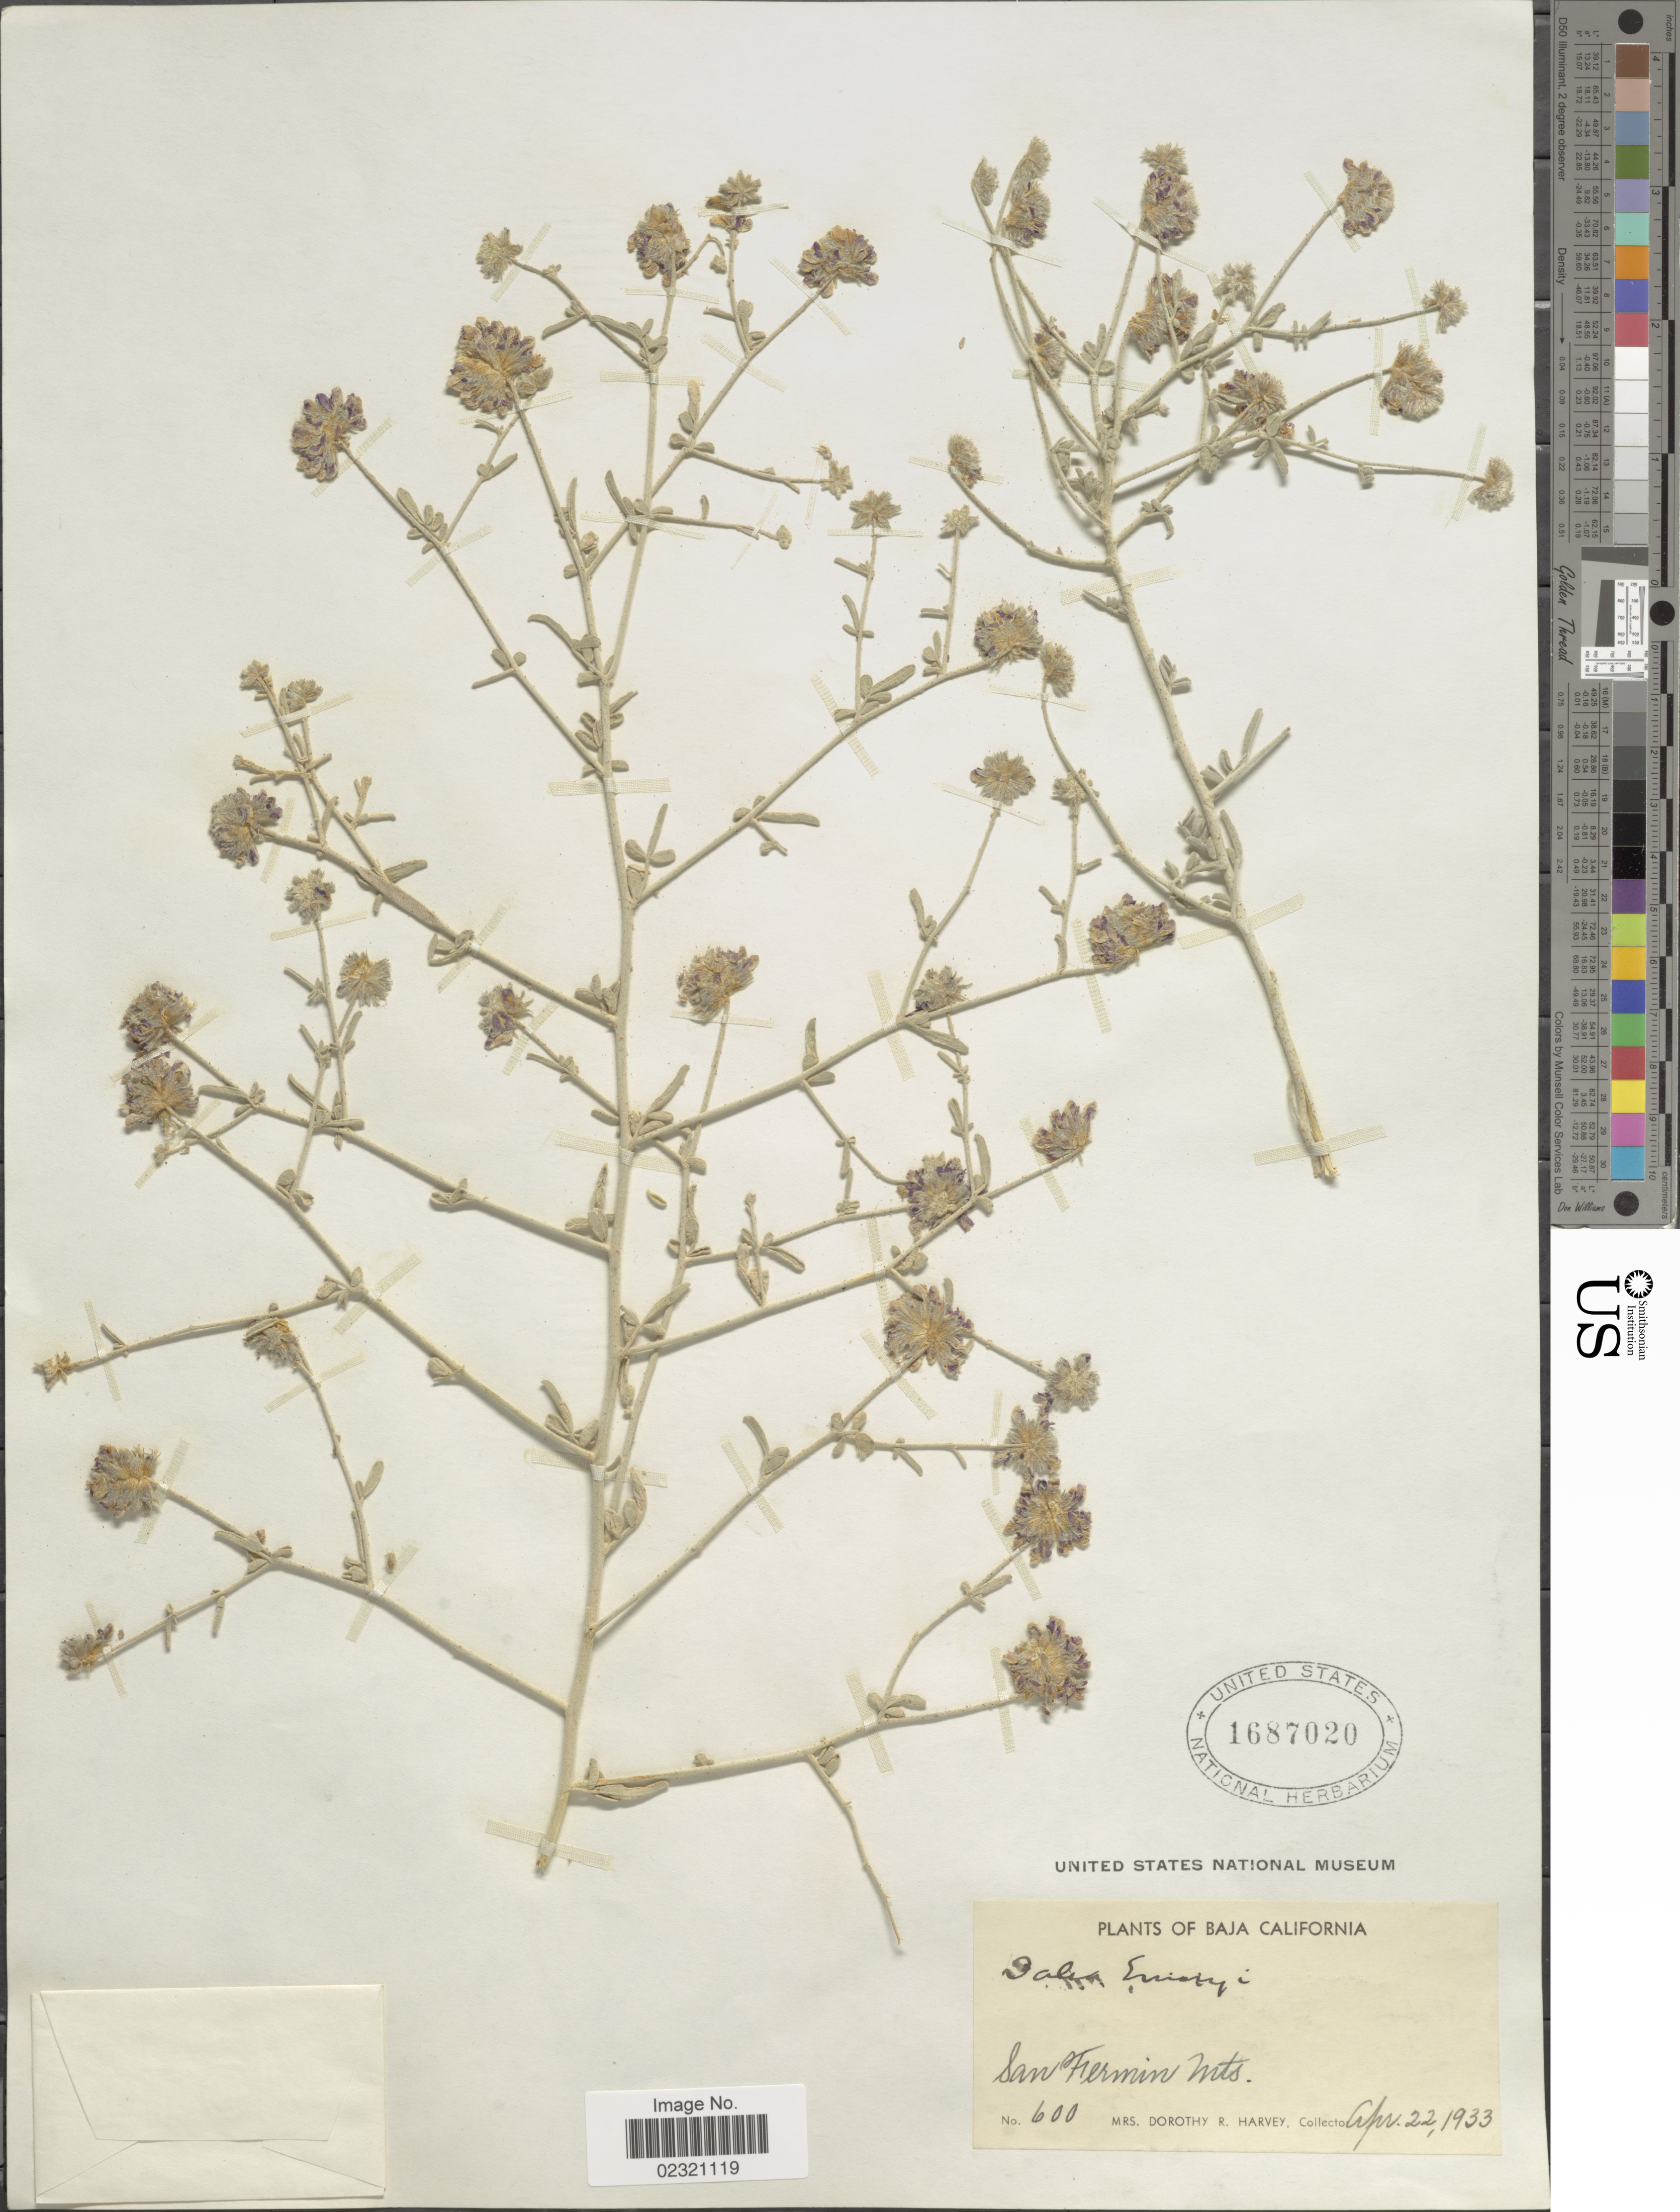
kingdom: Plantae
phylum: Tracheophyta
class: Magnoliopsida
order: Fabales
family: Fabaceae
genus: Psorothamnus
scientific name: Psorothamnus emoryi var. emoryi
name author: (A. Gray) Rydb.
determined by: Strong, M. T., (US), Smithsonian Institution - National Museum of Natural History (UNITED STATES)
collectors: Harvey, Mrs. D. R.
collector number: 600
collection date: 1933-04-22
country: Mexico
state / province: Baja California Norte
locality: San Fermin Mts.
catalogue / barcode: US 1687020